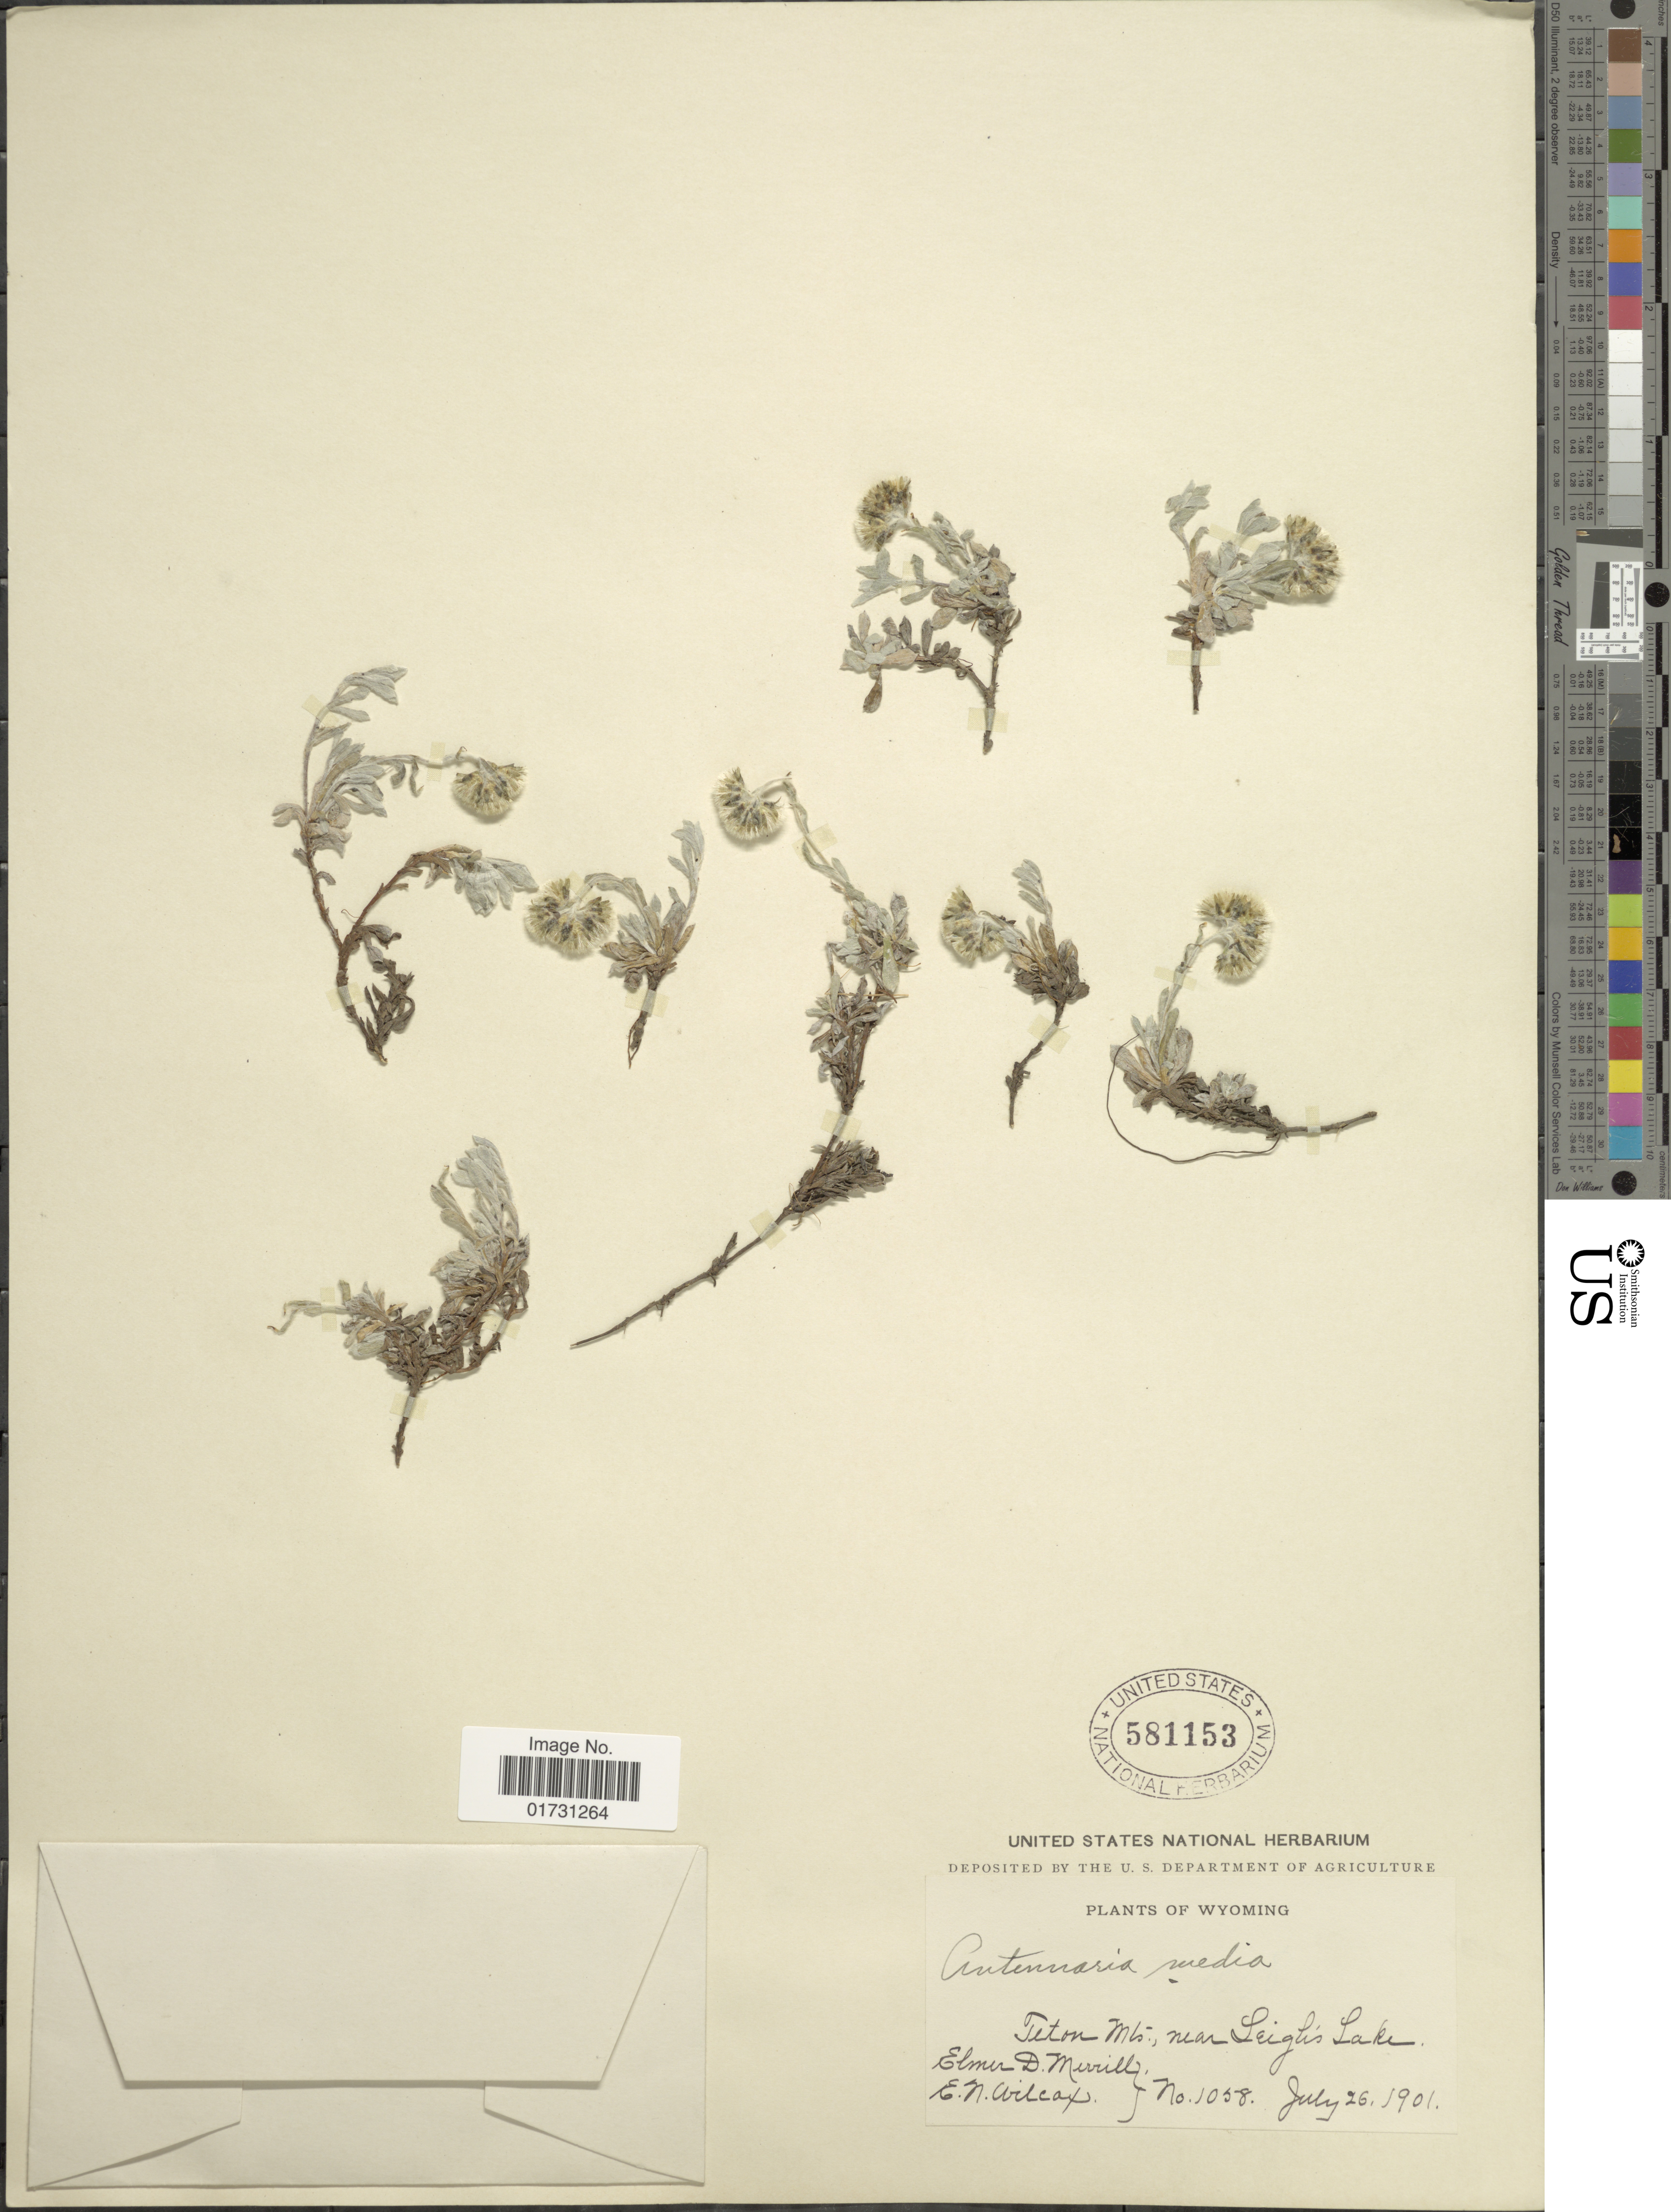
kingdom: Plantae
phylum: Tracheophyta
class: Magnoliopsida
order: Asterales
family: Asteraceae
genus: Antennaria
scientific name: Antennaria media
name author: Greene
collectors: E. D. Merrill & E. Wilcox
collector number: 1058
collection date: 1901-07-26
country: United States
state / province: Wyoming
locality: Teton Mts., near Leigh's Lake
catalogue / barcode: US 581153